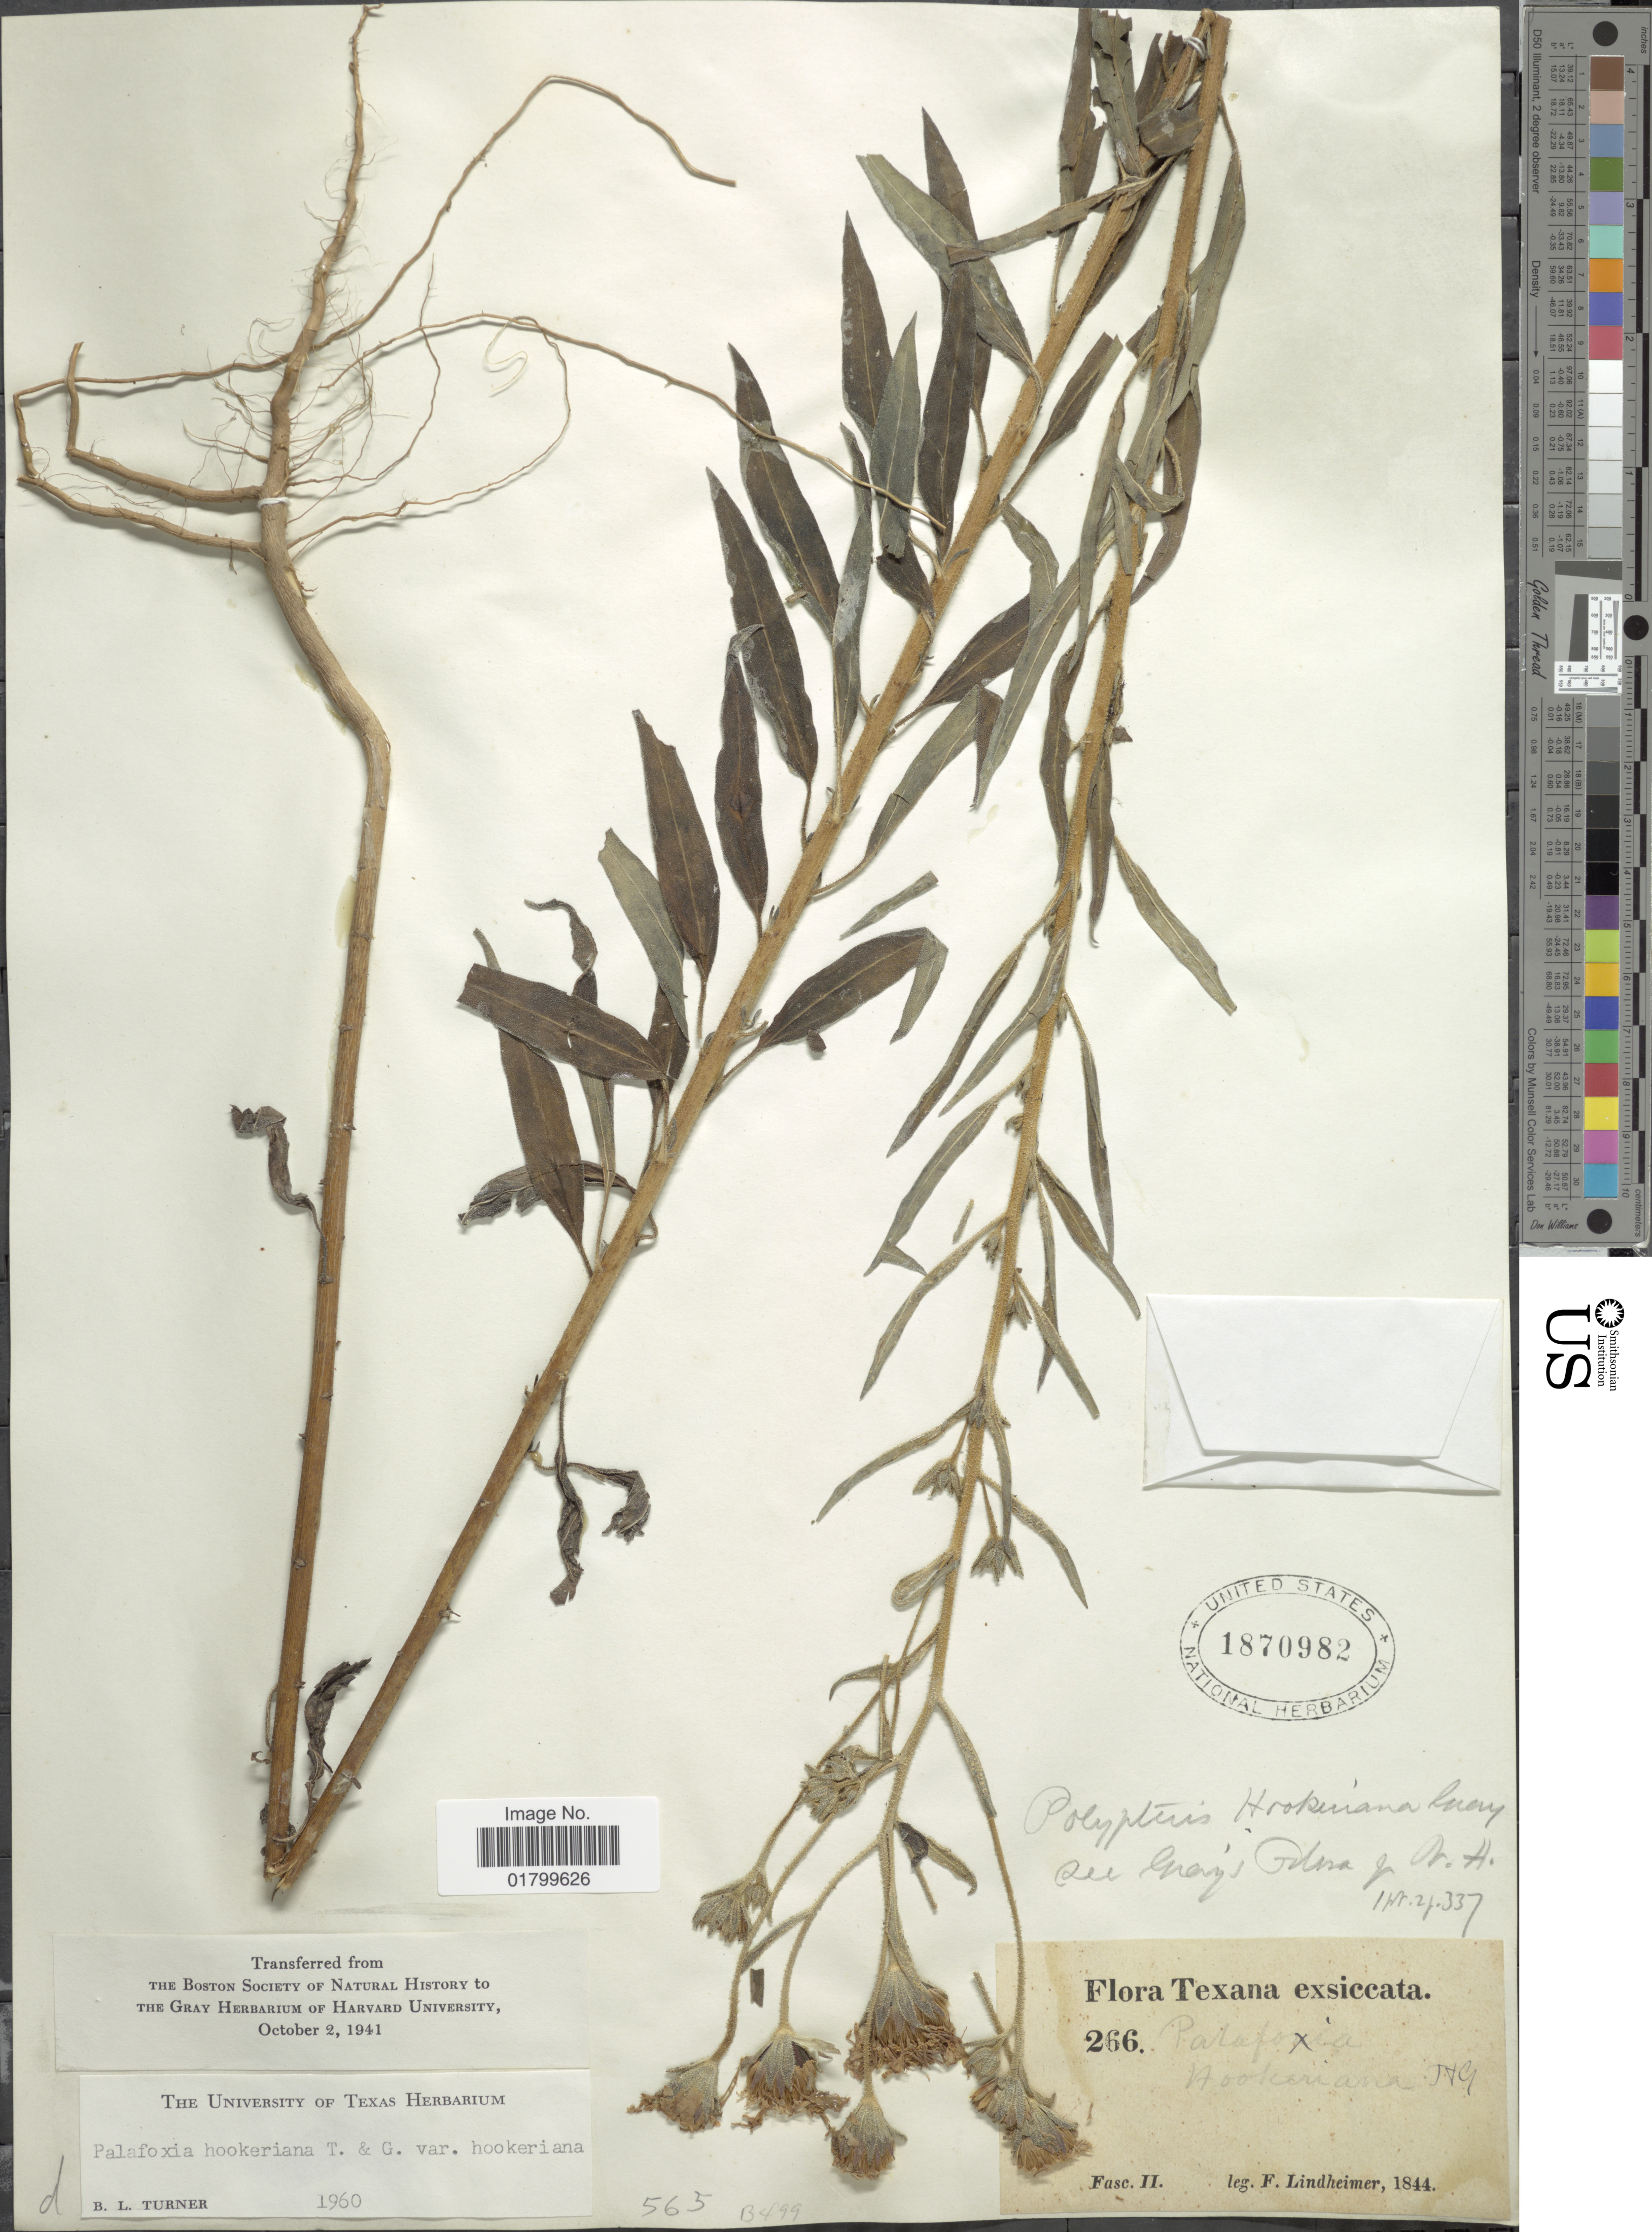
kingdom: Plantae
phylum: Tracheophyta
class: Magnoliopsida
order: Asterales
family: Asteraceae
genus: Palafoxia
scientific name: Palafoxia hookeriana var. hookeriana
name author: Torr. & A. Gray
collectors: F. Lindheimer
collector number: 266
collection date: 1844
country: United States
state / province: Texas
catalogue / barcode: US 1870982